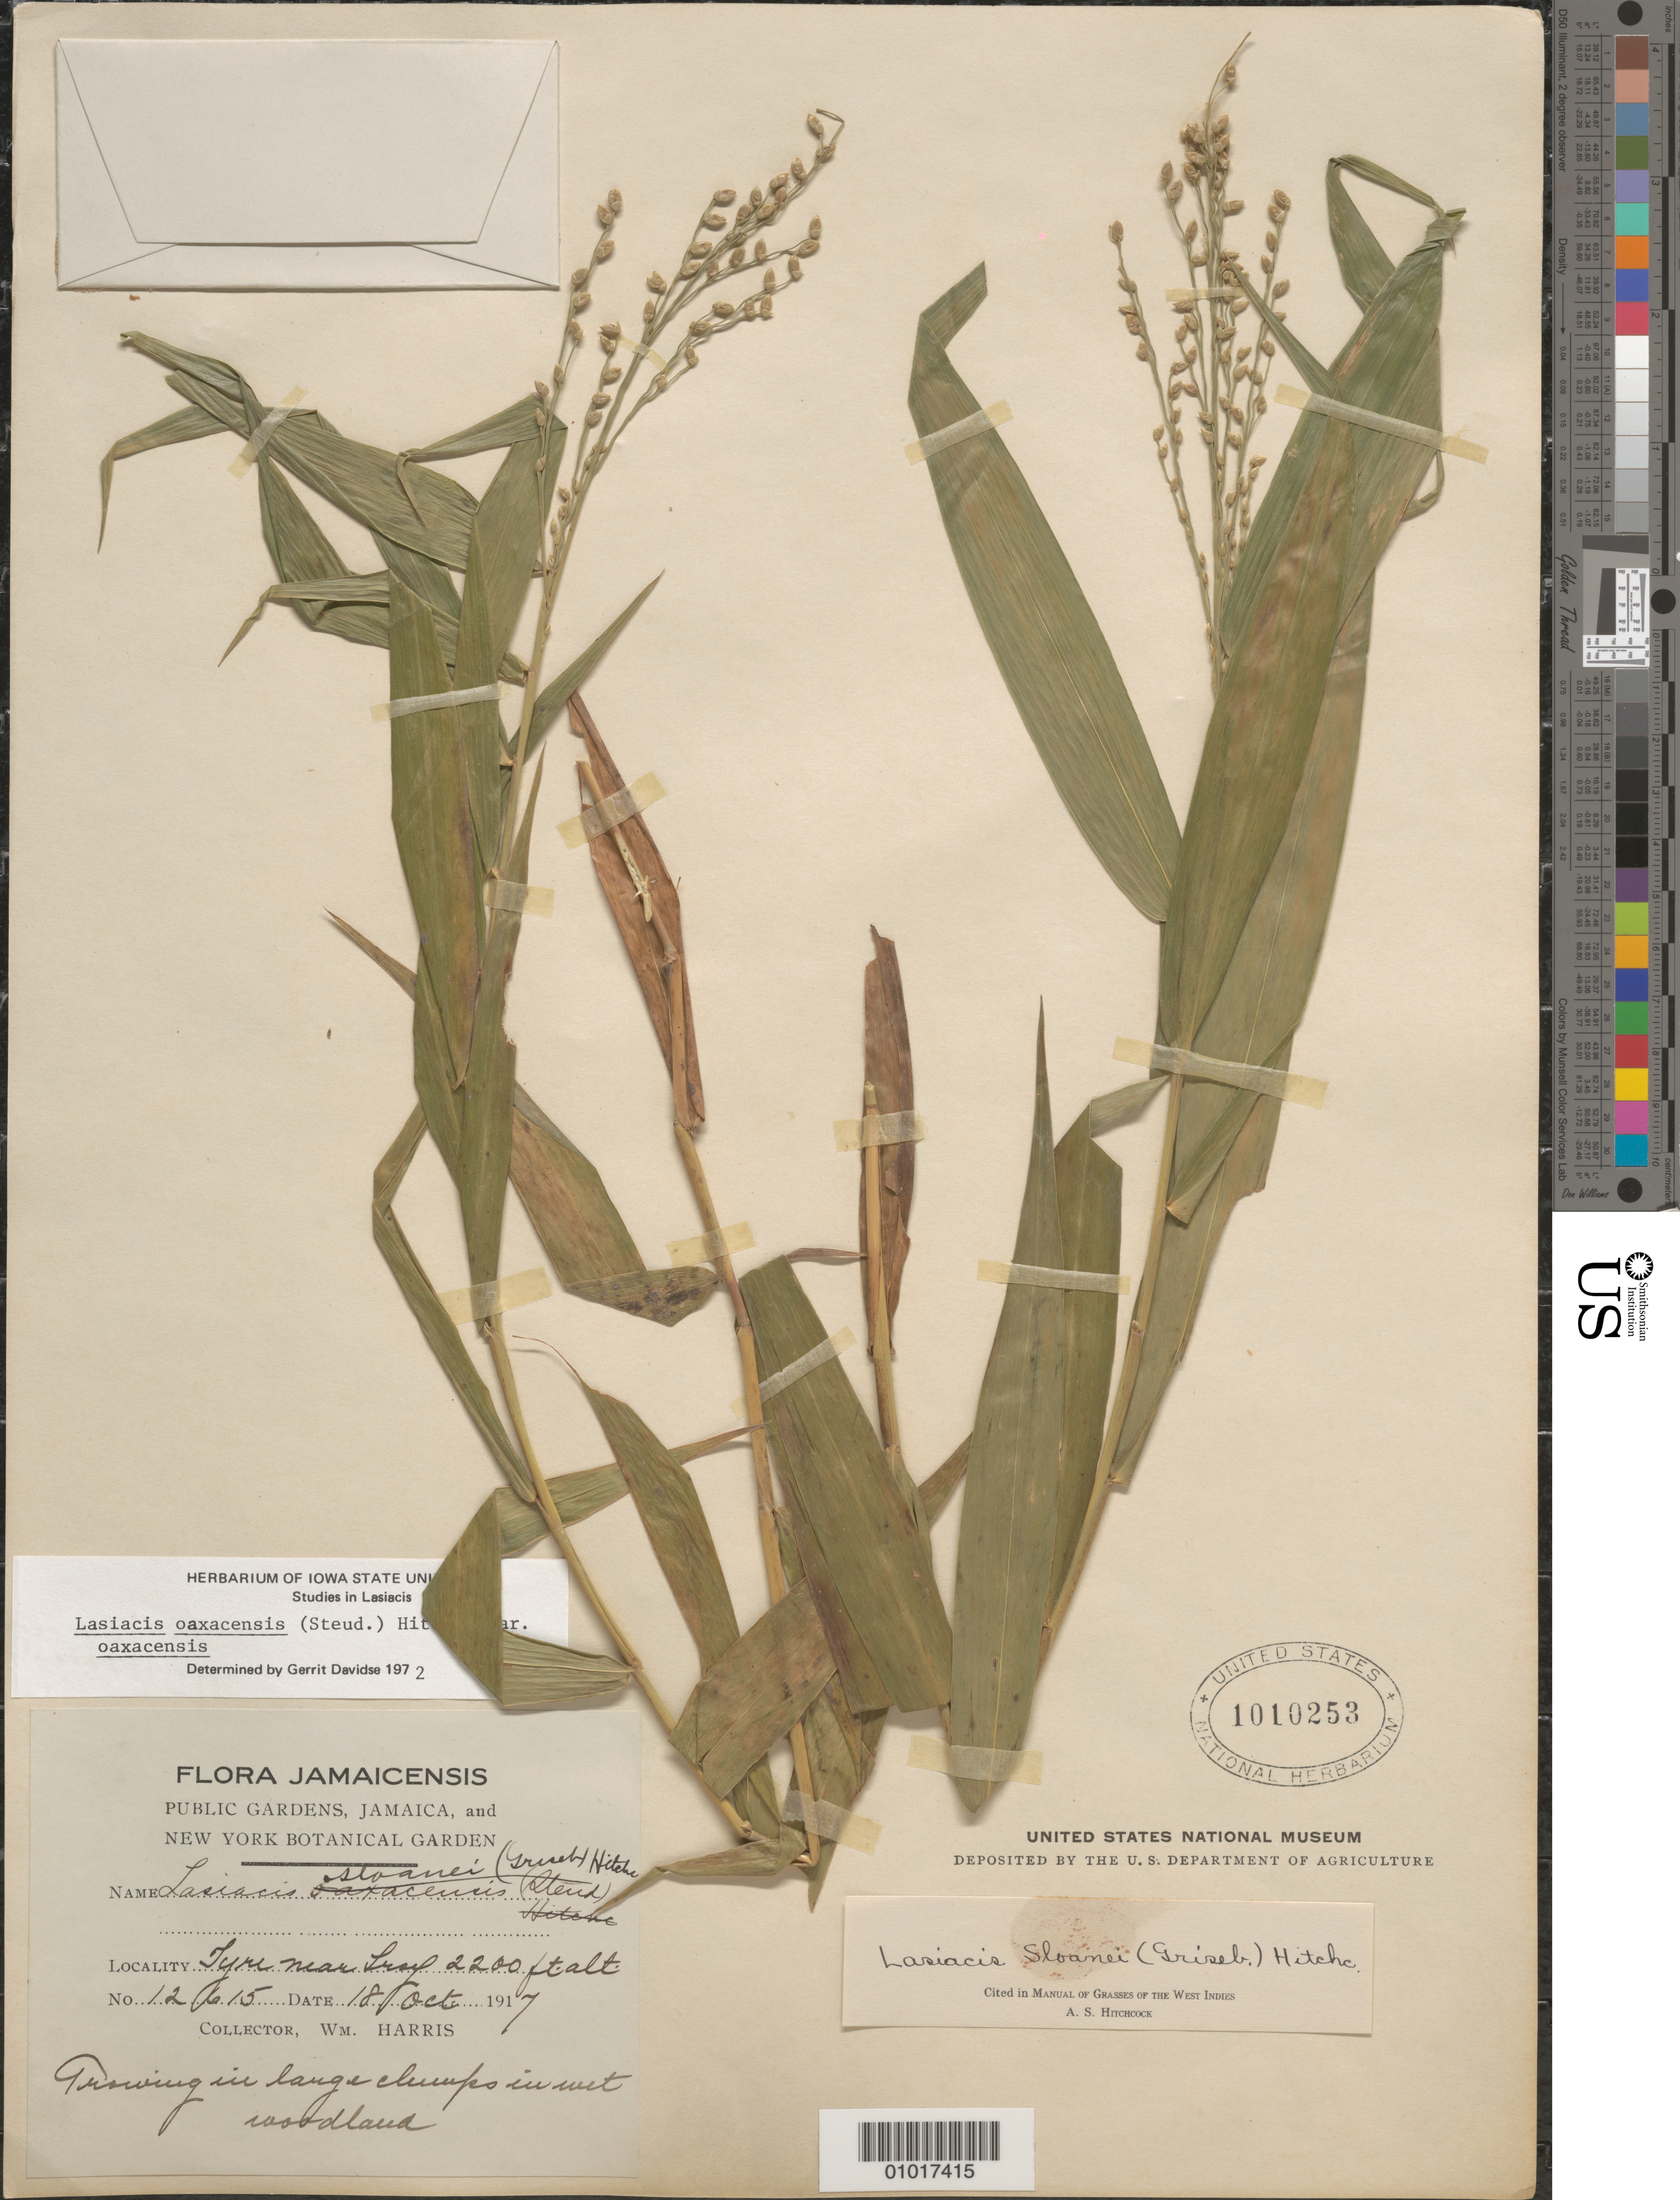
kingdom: Plantae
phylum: Tracheophyta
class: Liliopsida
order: Poales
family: Poaceae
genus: Lasiacis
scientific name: Lasiacis oaxacensis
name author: (Steud.) Hitchc.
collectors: W. Harris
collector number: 12615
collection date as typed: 18 Oct 1917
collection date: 1917-10-18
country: Jamaica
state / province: Trelawny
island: Jamaica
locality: Tyre near Troy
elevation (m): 671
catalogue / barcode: US 1010253